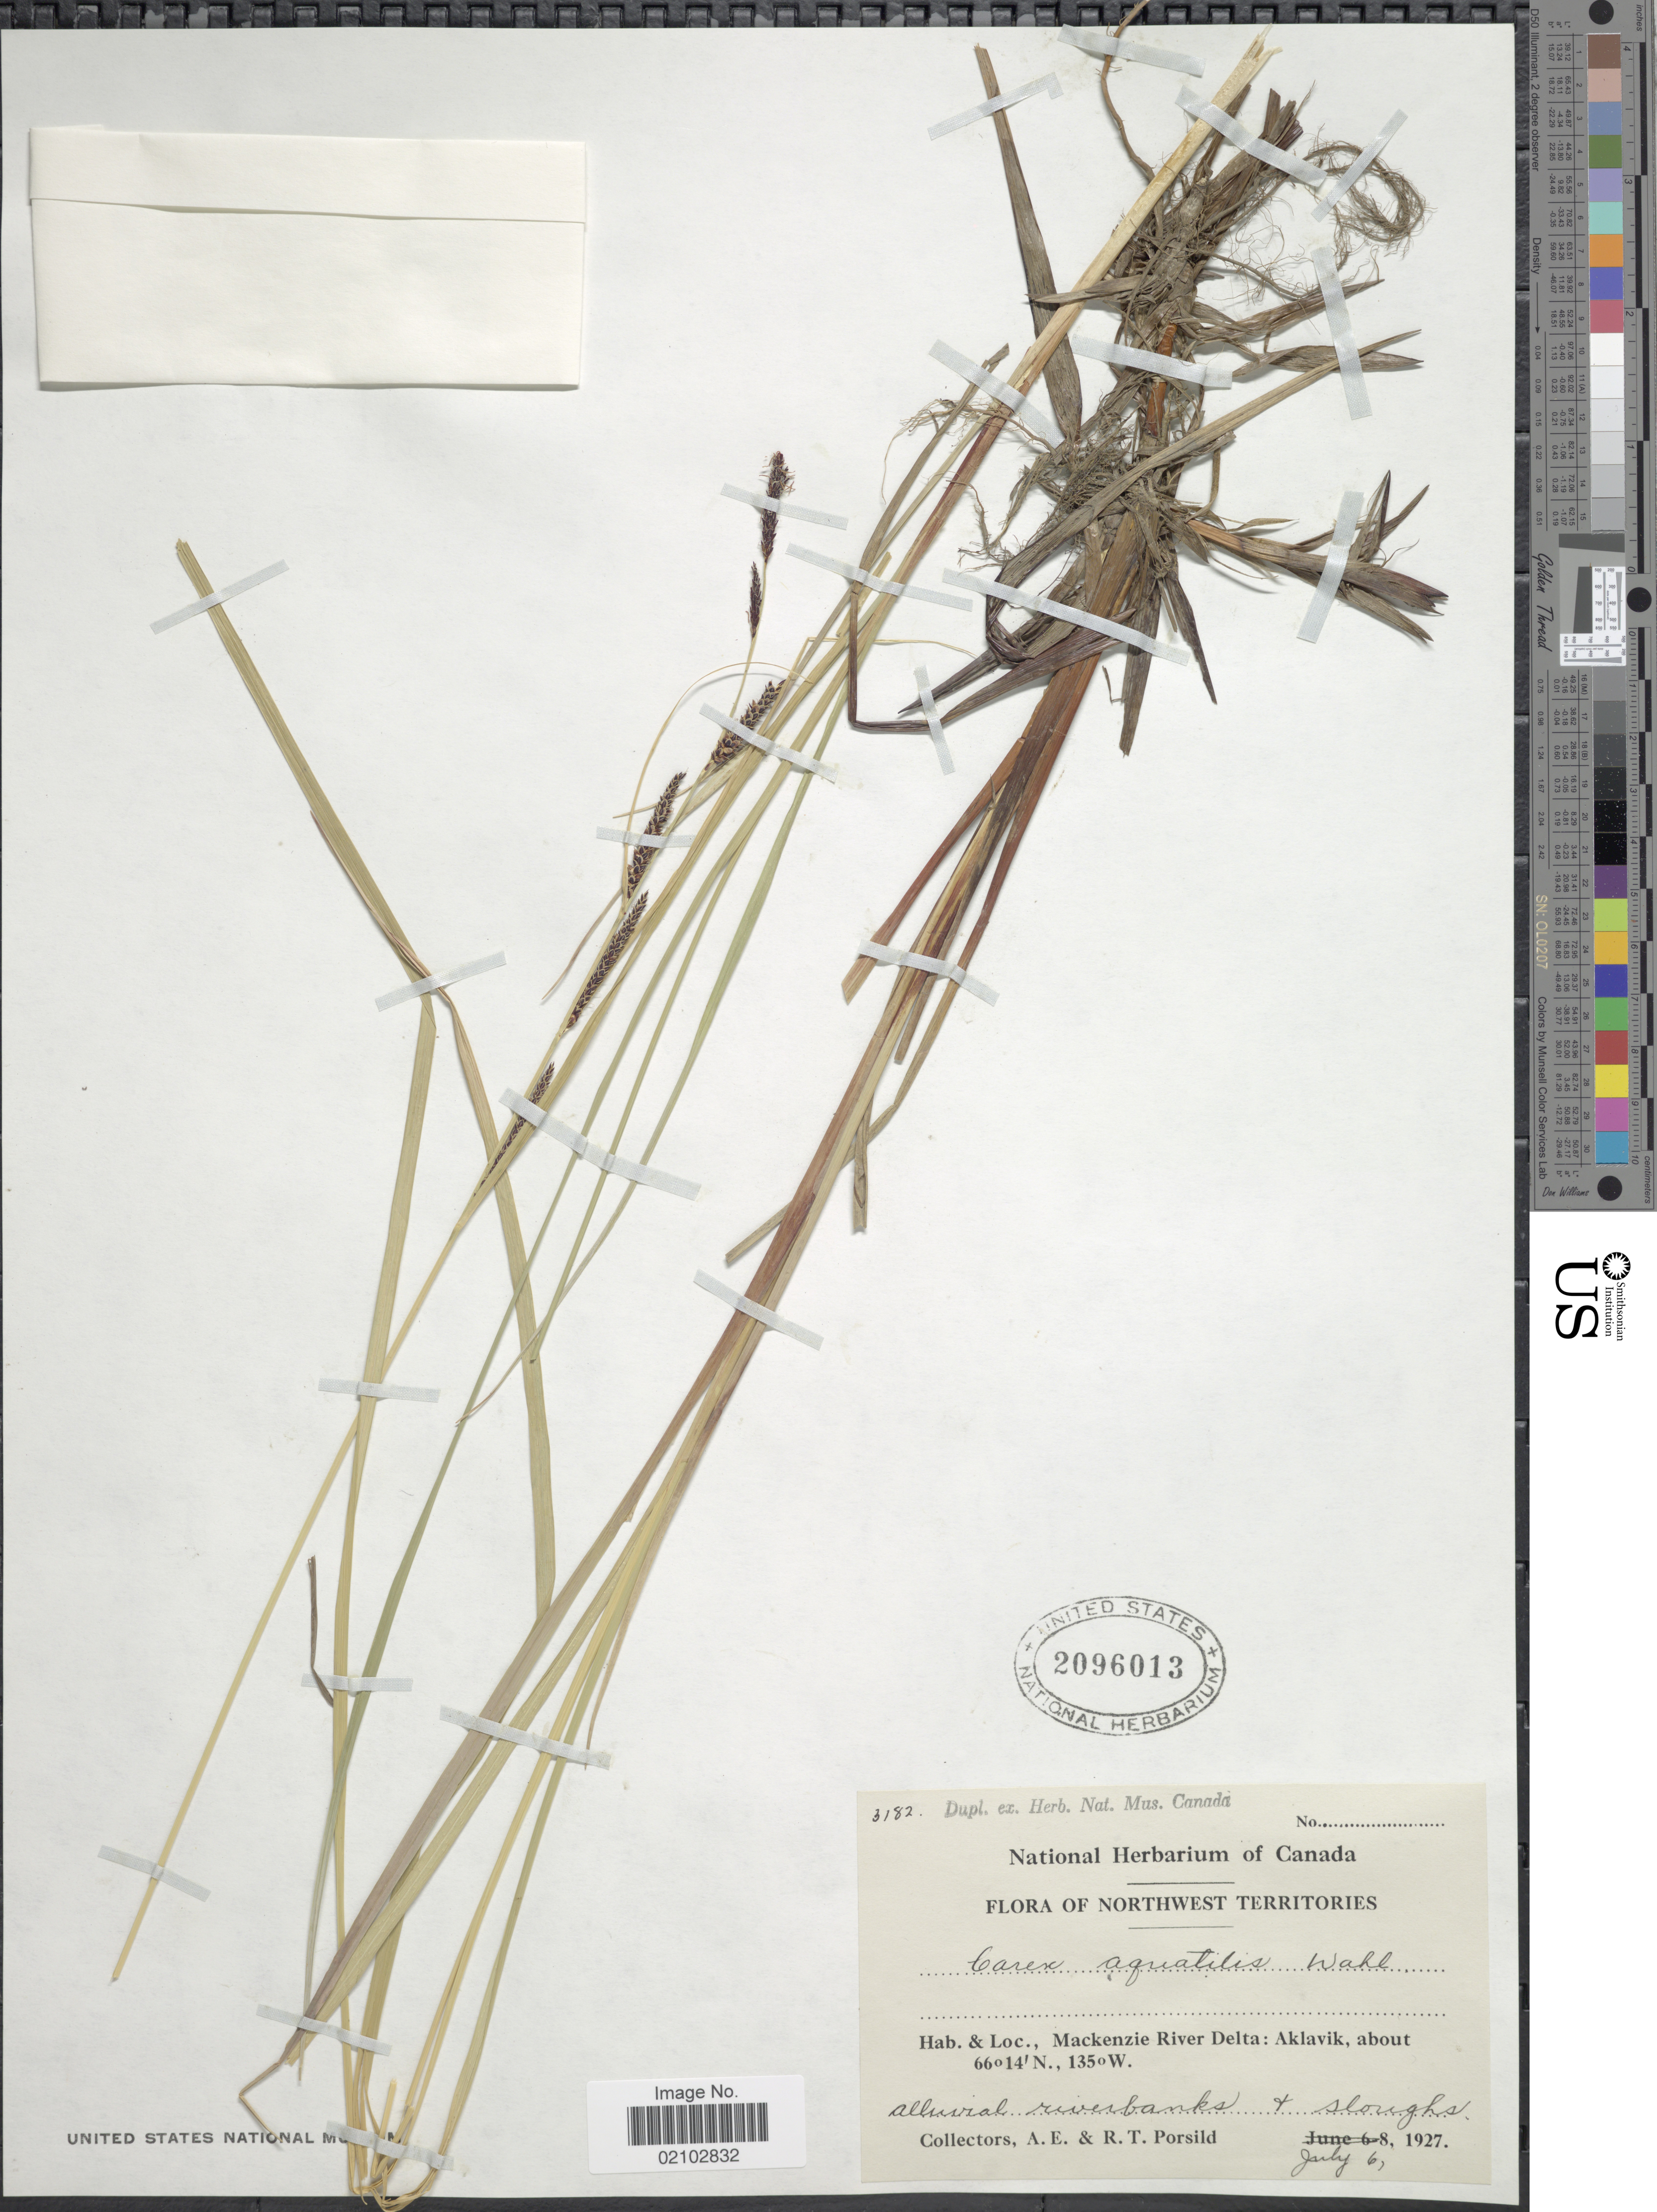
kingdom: Plantae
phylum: Tracheophyta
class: Liliopsida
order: Poales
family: Cyperaceae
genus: Carex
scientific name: Carex aquatilis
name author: Wahlenb.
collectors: A. E. Porsild & R. T. Porsild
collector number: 3182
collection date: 1927-07-06/1927-07-08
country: Canada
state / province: Northwest Territories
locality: Mackenzie River Delta: Aklavik, alluvial riverbanks + sloughs.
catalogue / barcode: US 2096013